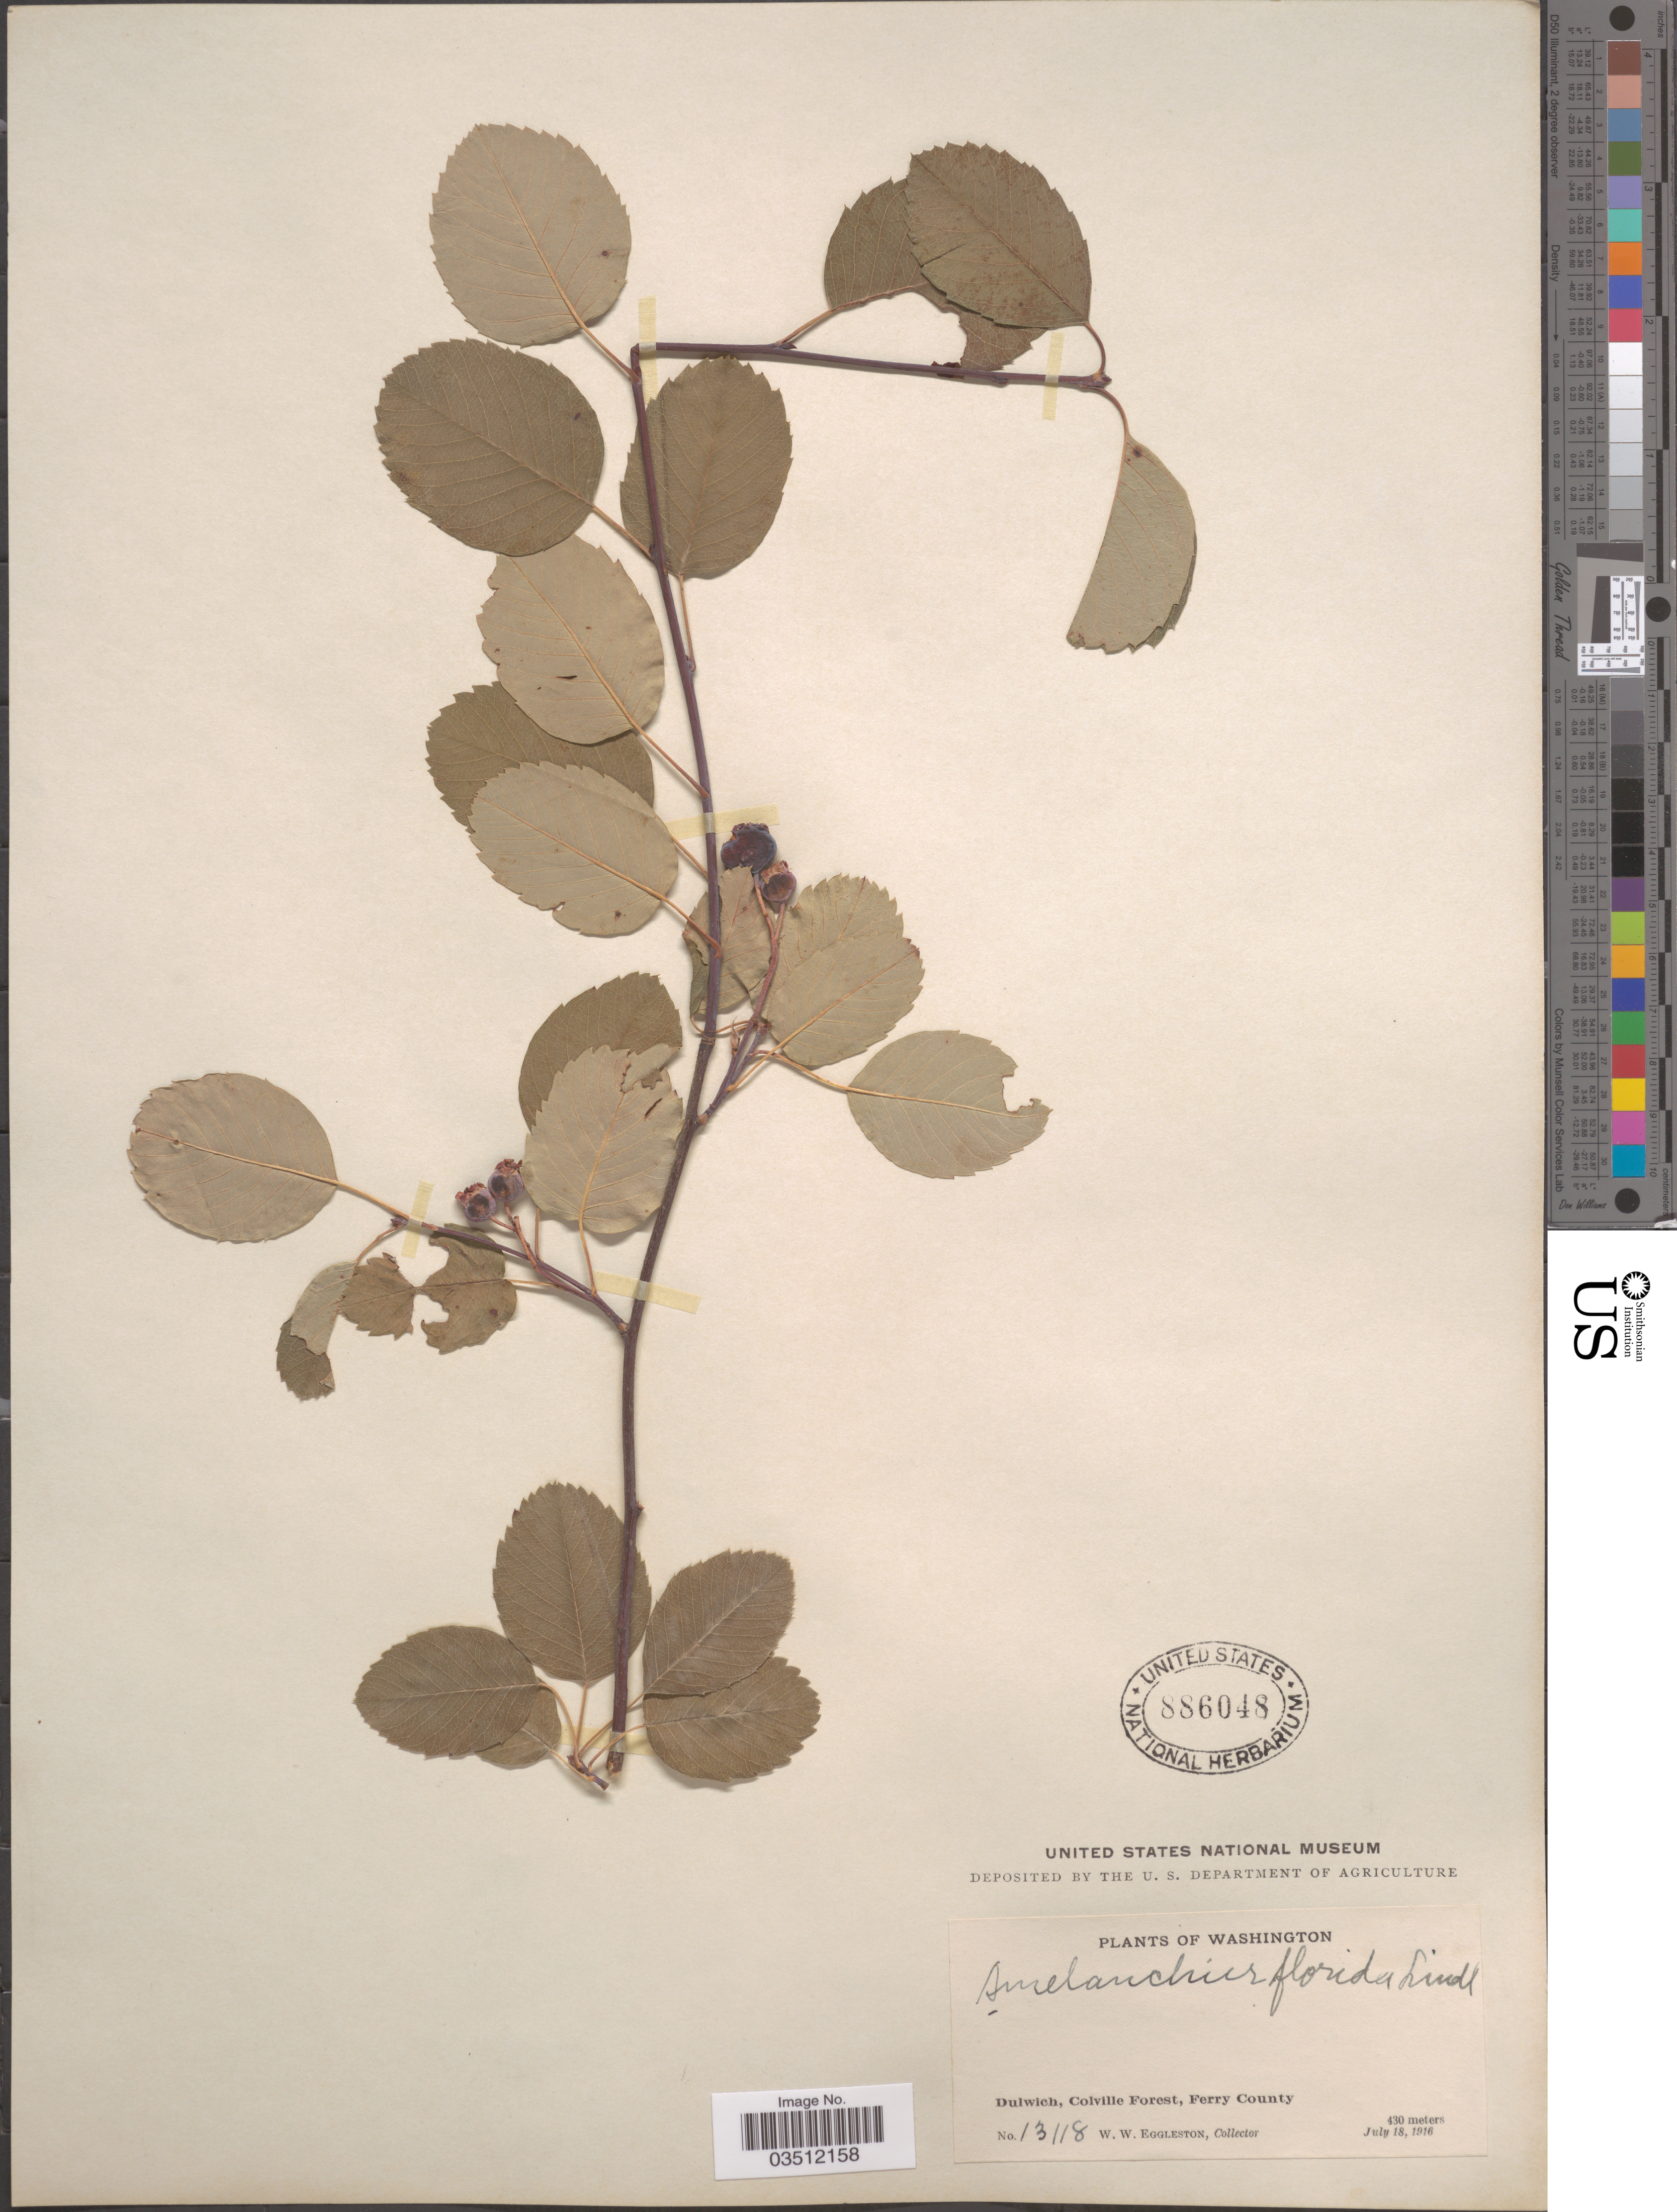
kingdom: Plantae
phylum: Tracheophyta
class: Magnoliopsida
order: Rosales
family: Rosaceae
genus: Amelanchier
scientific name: Amelanchier florida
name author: Lindl.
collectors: W. W. Eggleston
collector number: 13118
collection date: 1916-07-18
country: United States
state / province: Washington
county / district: Ferry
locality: Dulwich, Colville Forest, Ferry County.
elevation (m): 430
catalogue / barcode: US 886048